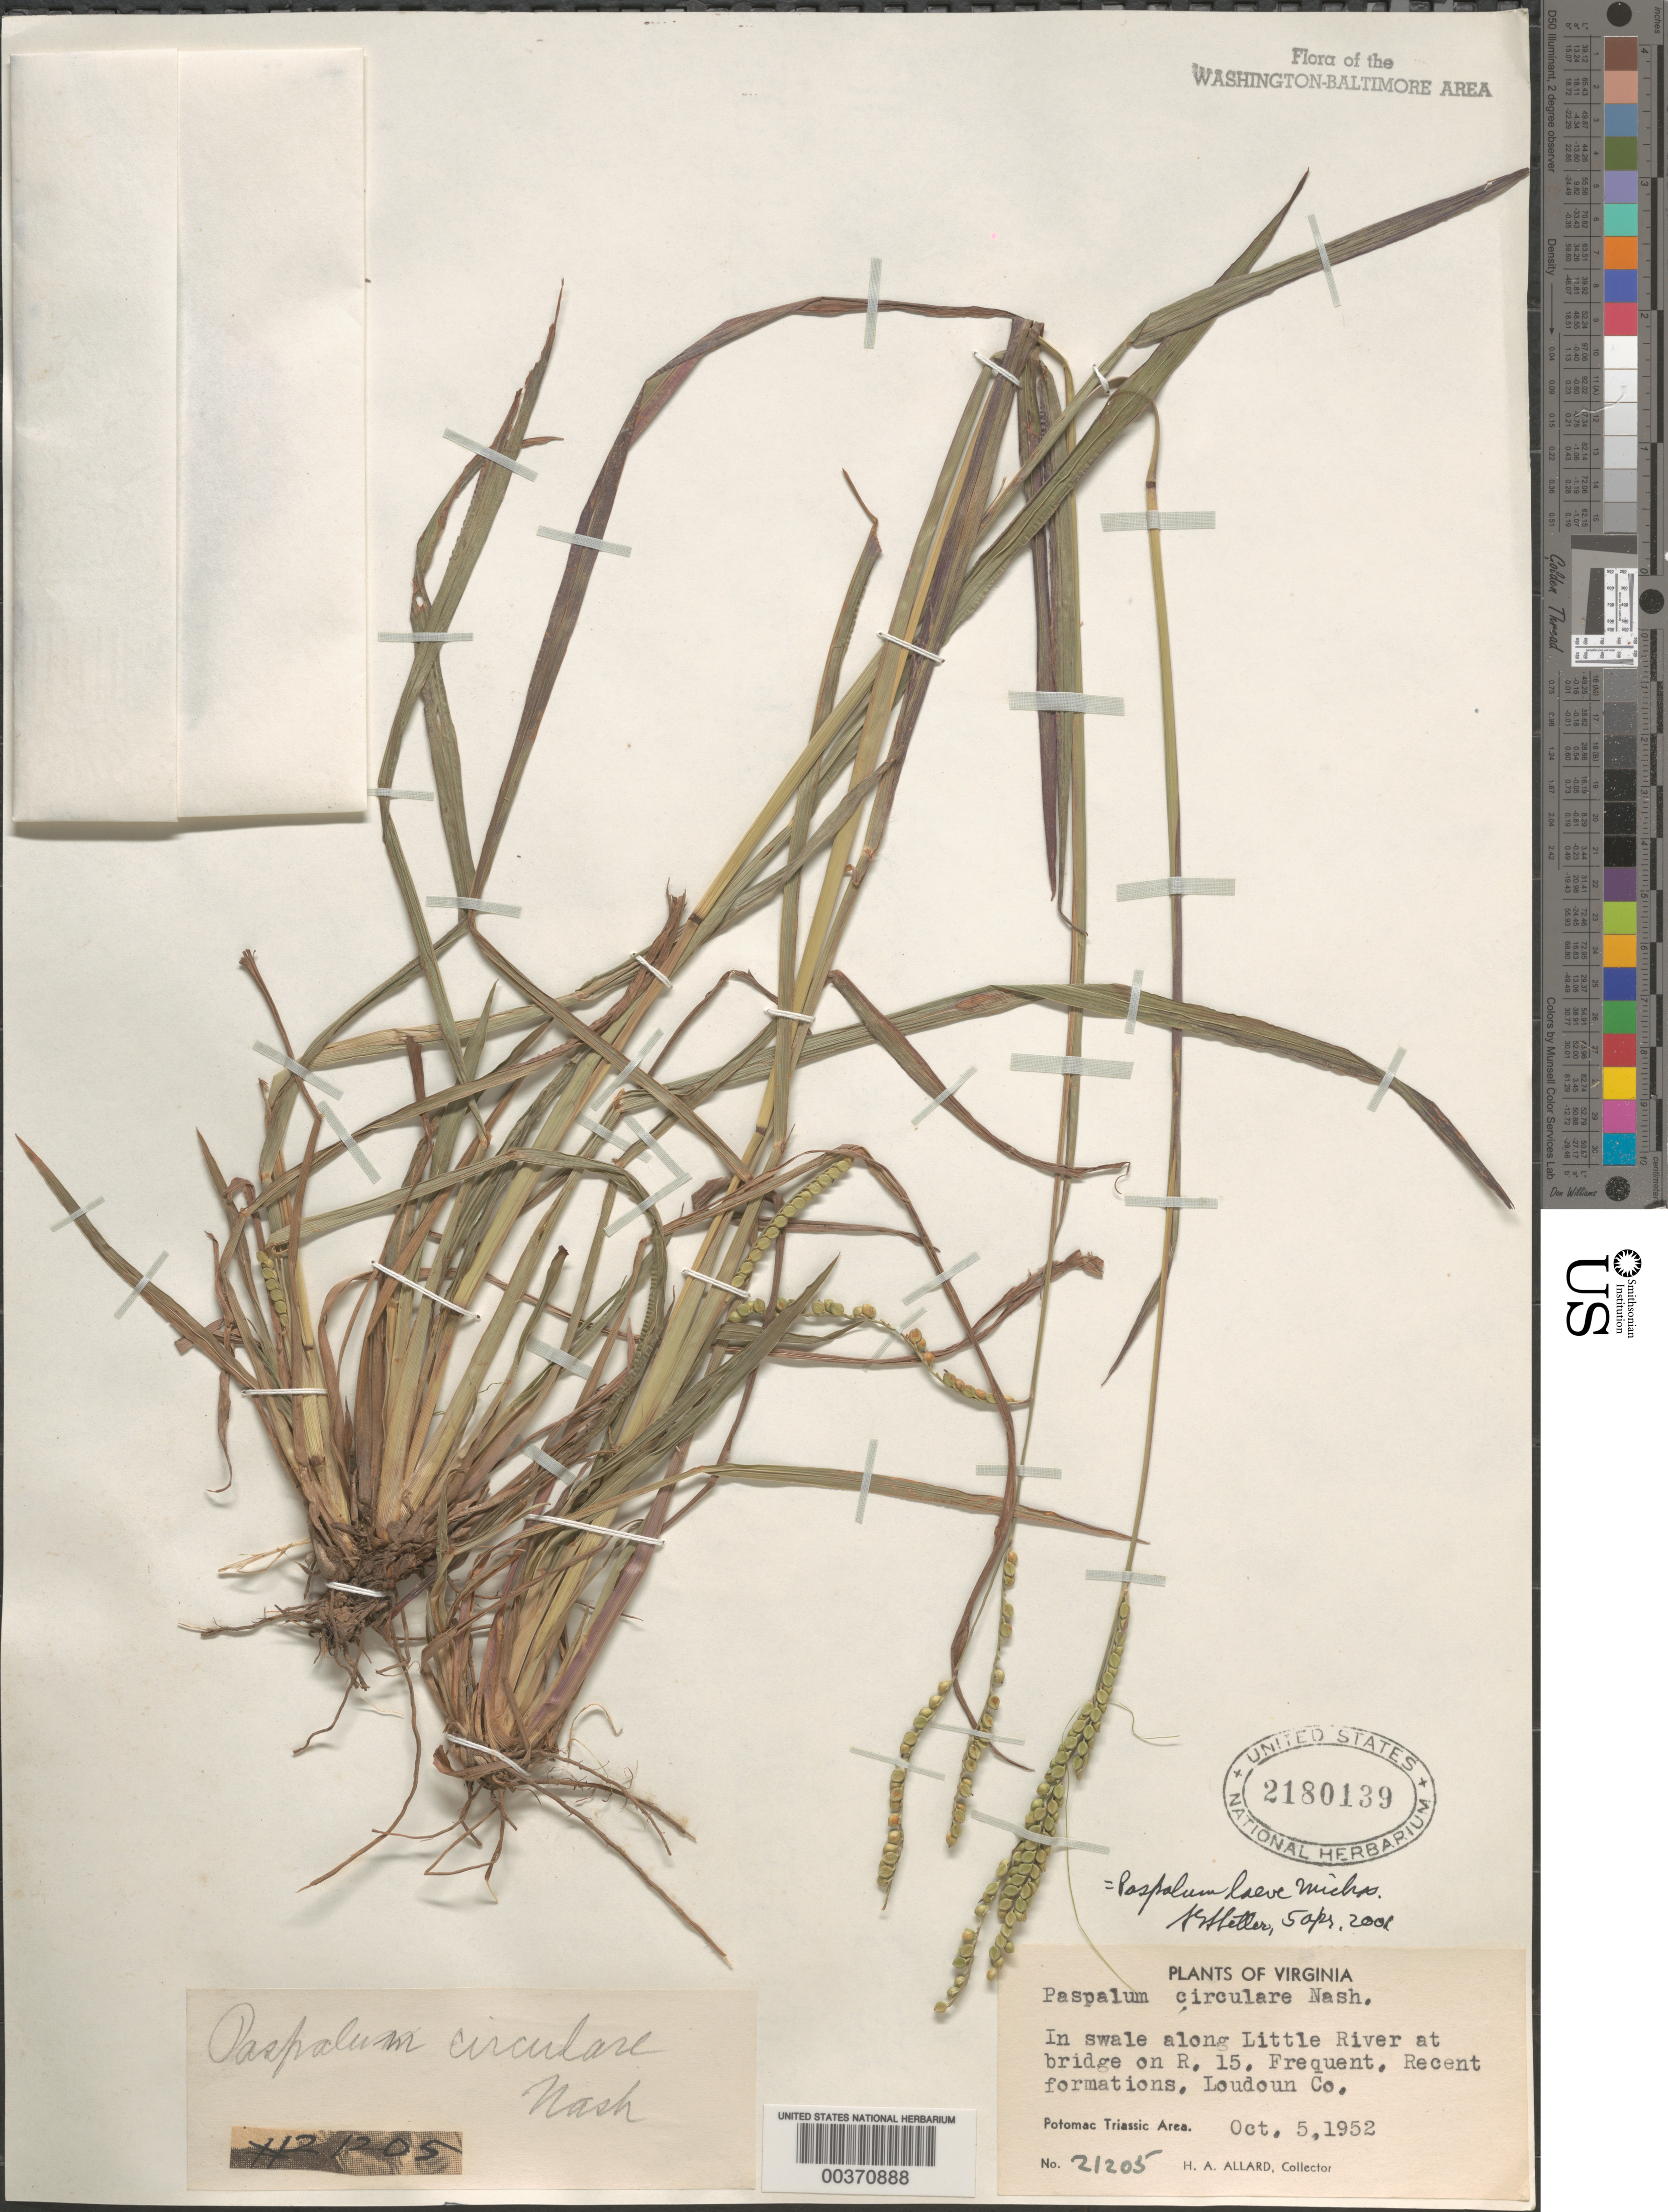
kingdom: Plantae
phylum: Tracheophyta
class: Liliopsida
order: Poales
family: Poaceae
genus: Paspalum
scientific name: Paspalum laeve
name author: Michx.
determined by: Chase, [M.] Agnes, (US)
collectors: H. A. Allard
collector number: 21205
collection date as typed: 05 Oct 1952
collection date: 1952-10-05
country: United States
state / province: Virginia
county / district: Loudoun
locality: Little River, Route 15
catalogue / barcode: US 2180139